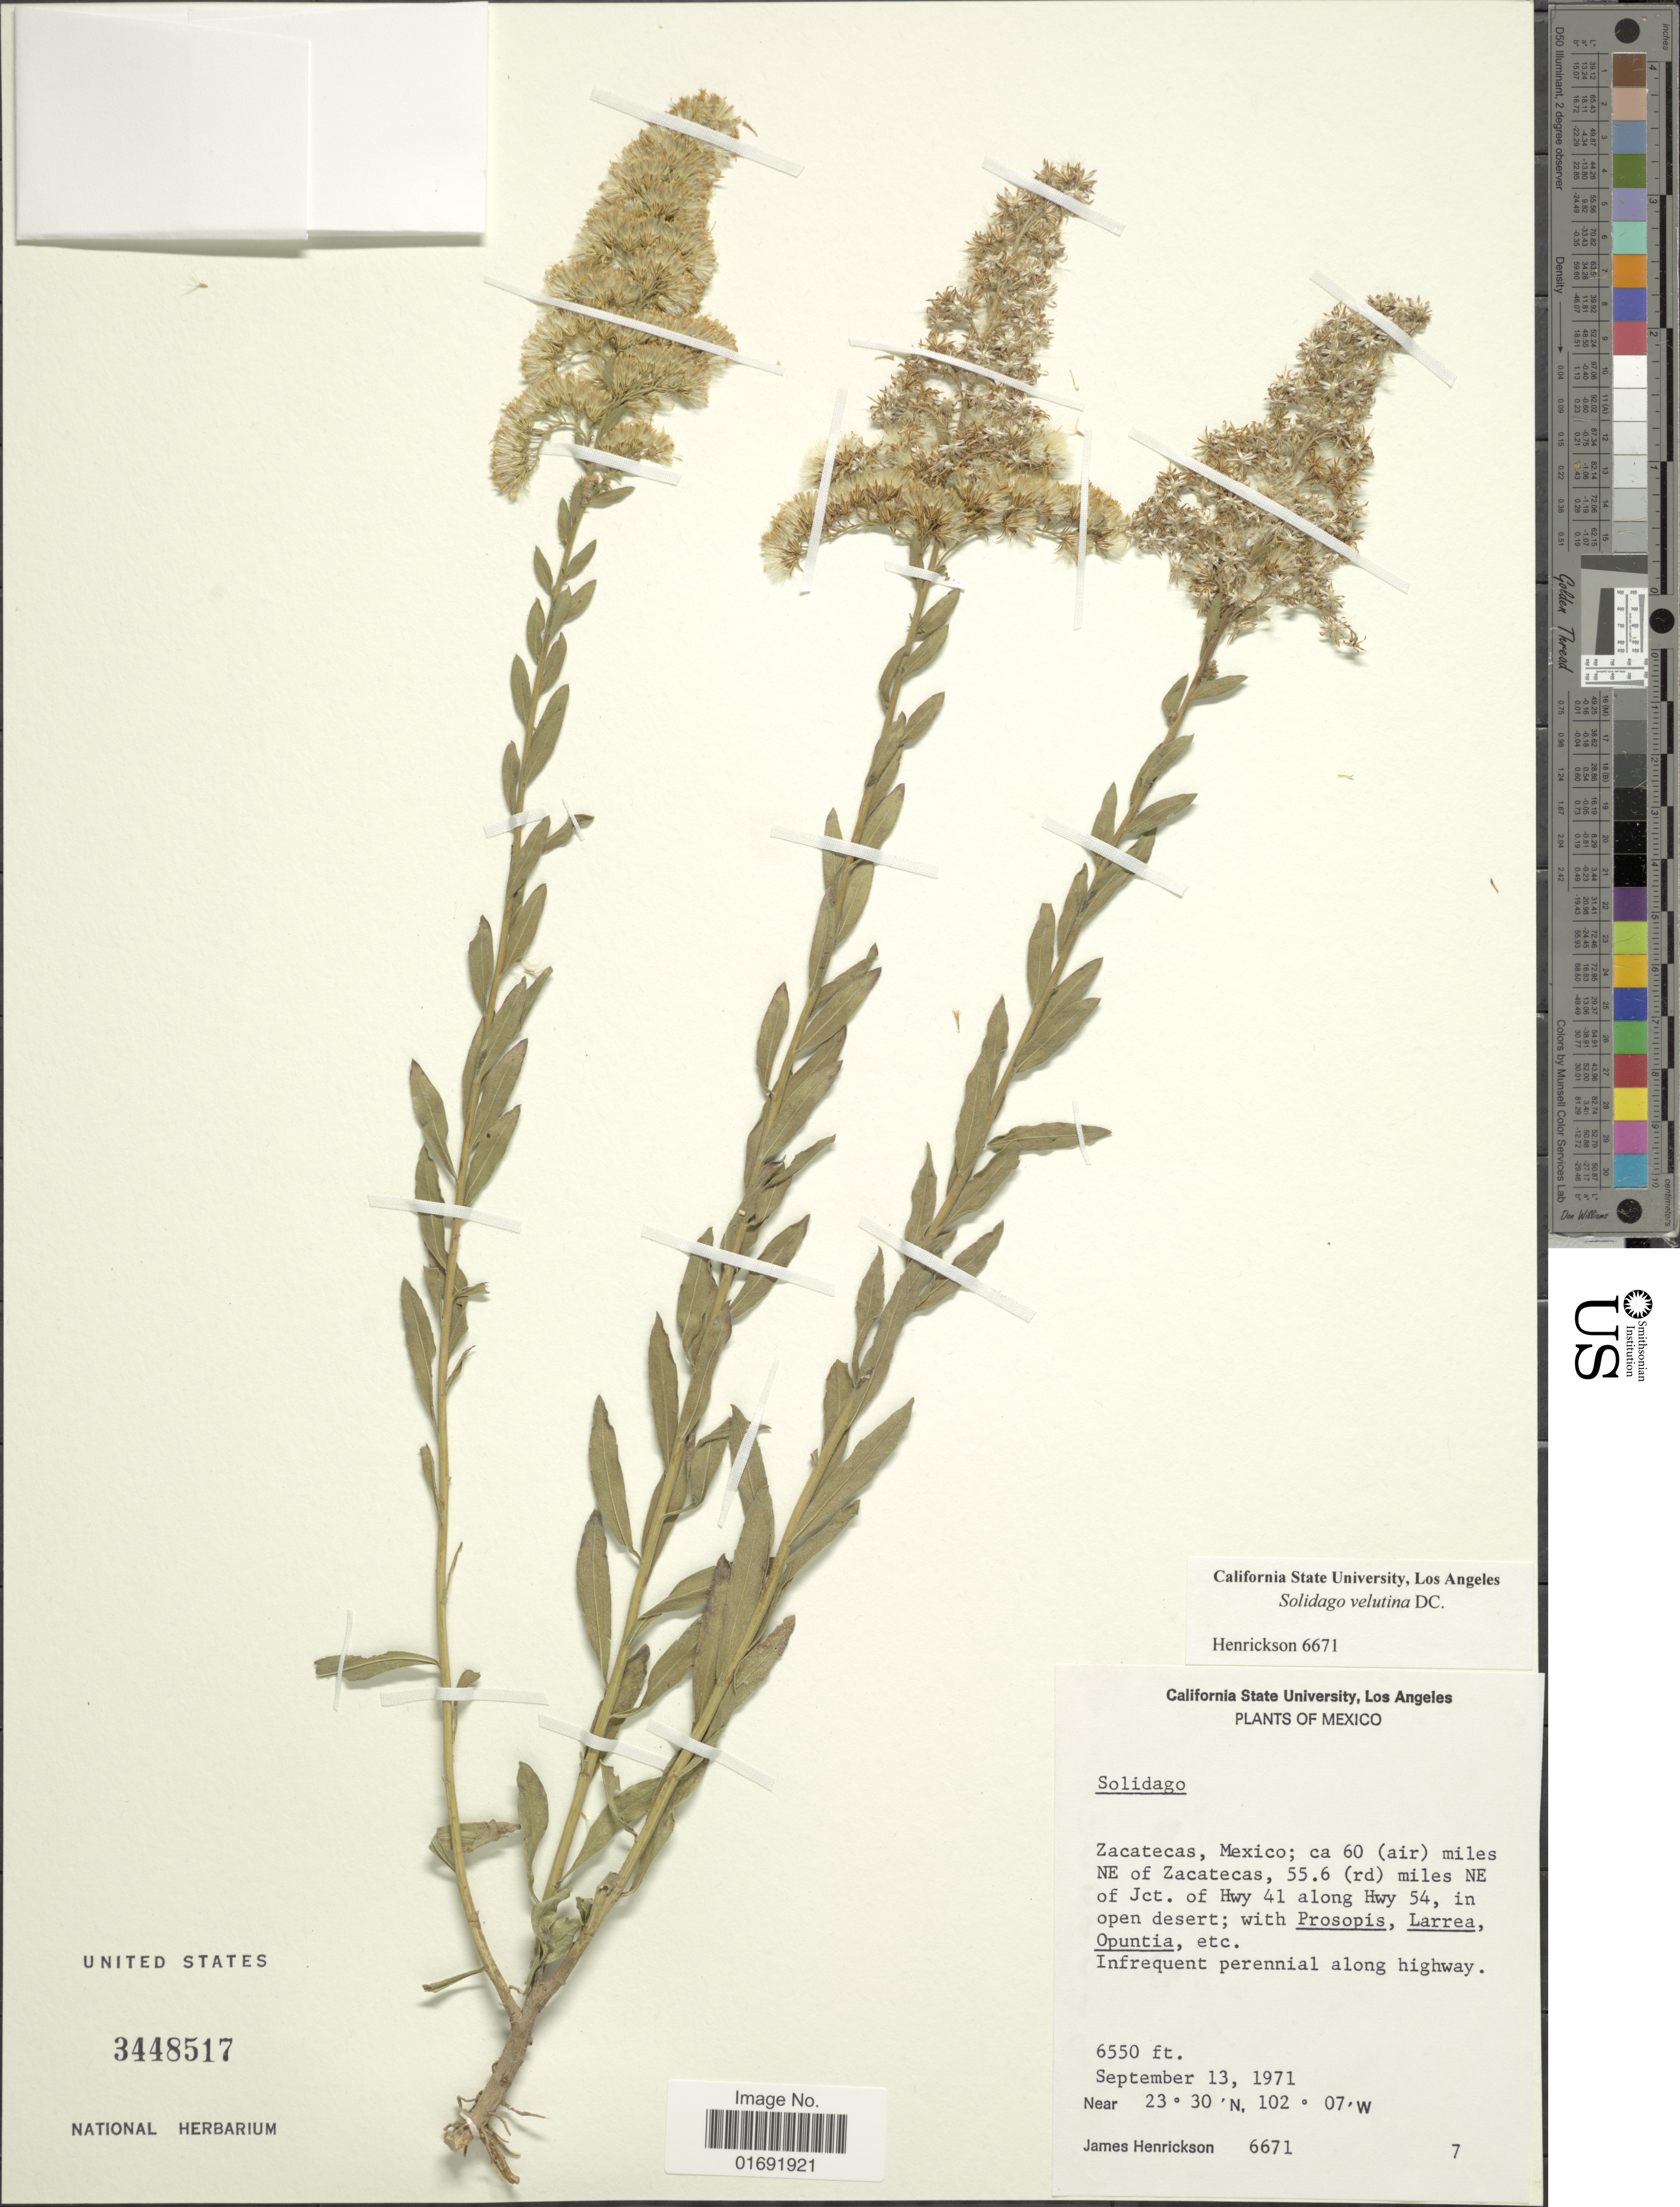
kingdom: Plantae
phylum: Tracheophyta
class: Magnoliopsida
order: Asterales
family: Asteraceae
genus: Solidago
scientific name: Solidago velutina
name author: DC.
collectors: J. Henrickson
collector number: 6671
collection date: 1971-09-13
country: Mexico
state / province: Zacatecas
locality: Ca 60 (air) miles NE of Zacatecas, 55.6 (rd) miles NE of Jct. of Hwy 41 along Hwy 54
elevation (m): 1996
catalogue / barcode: US 3448517